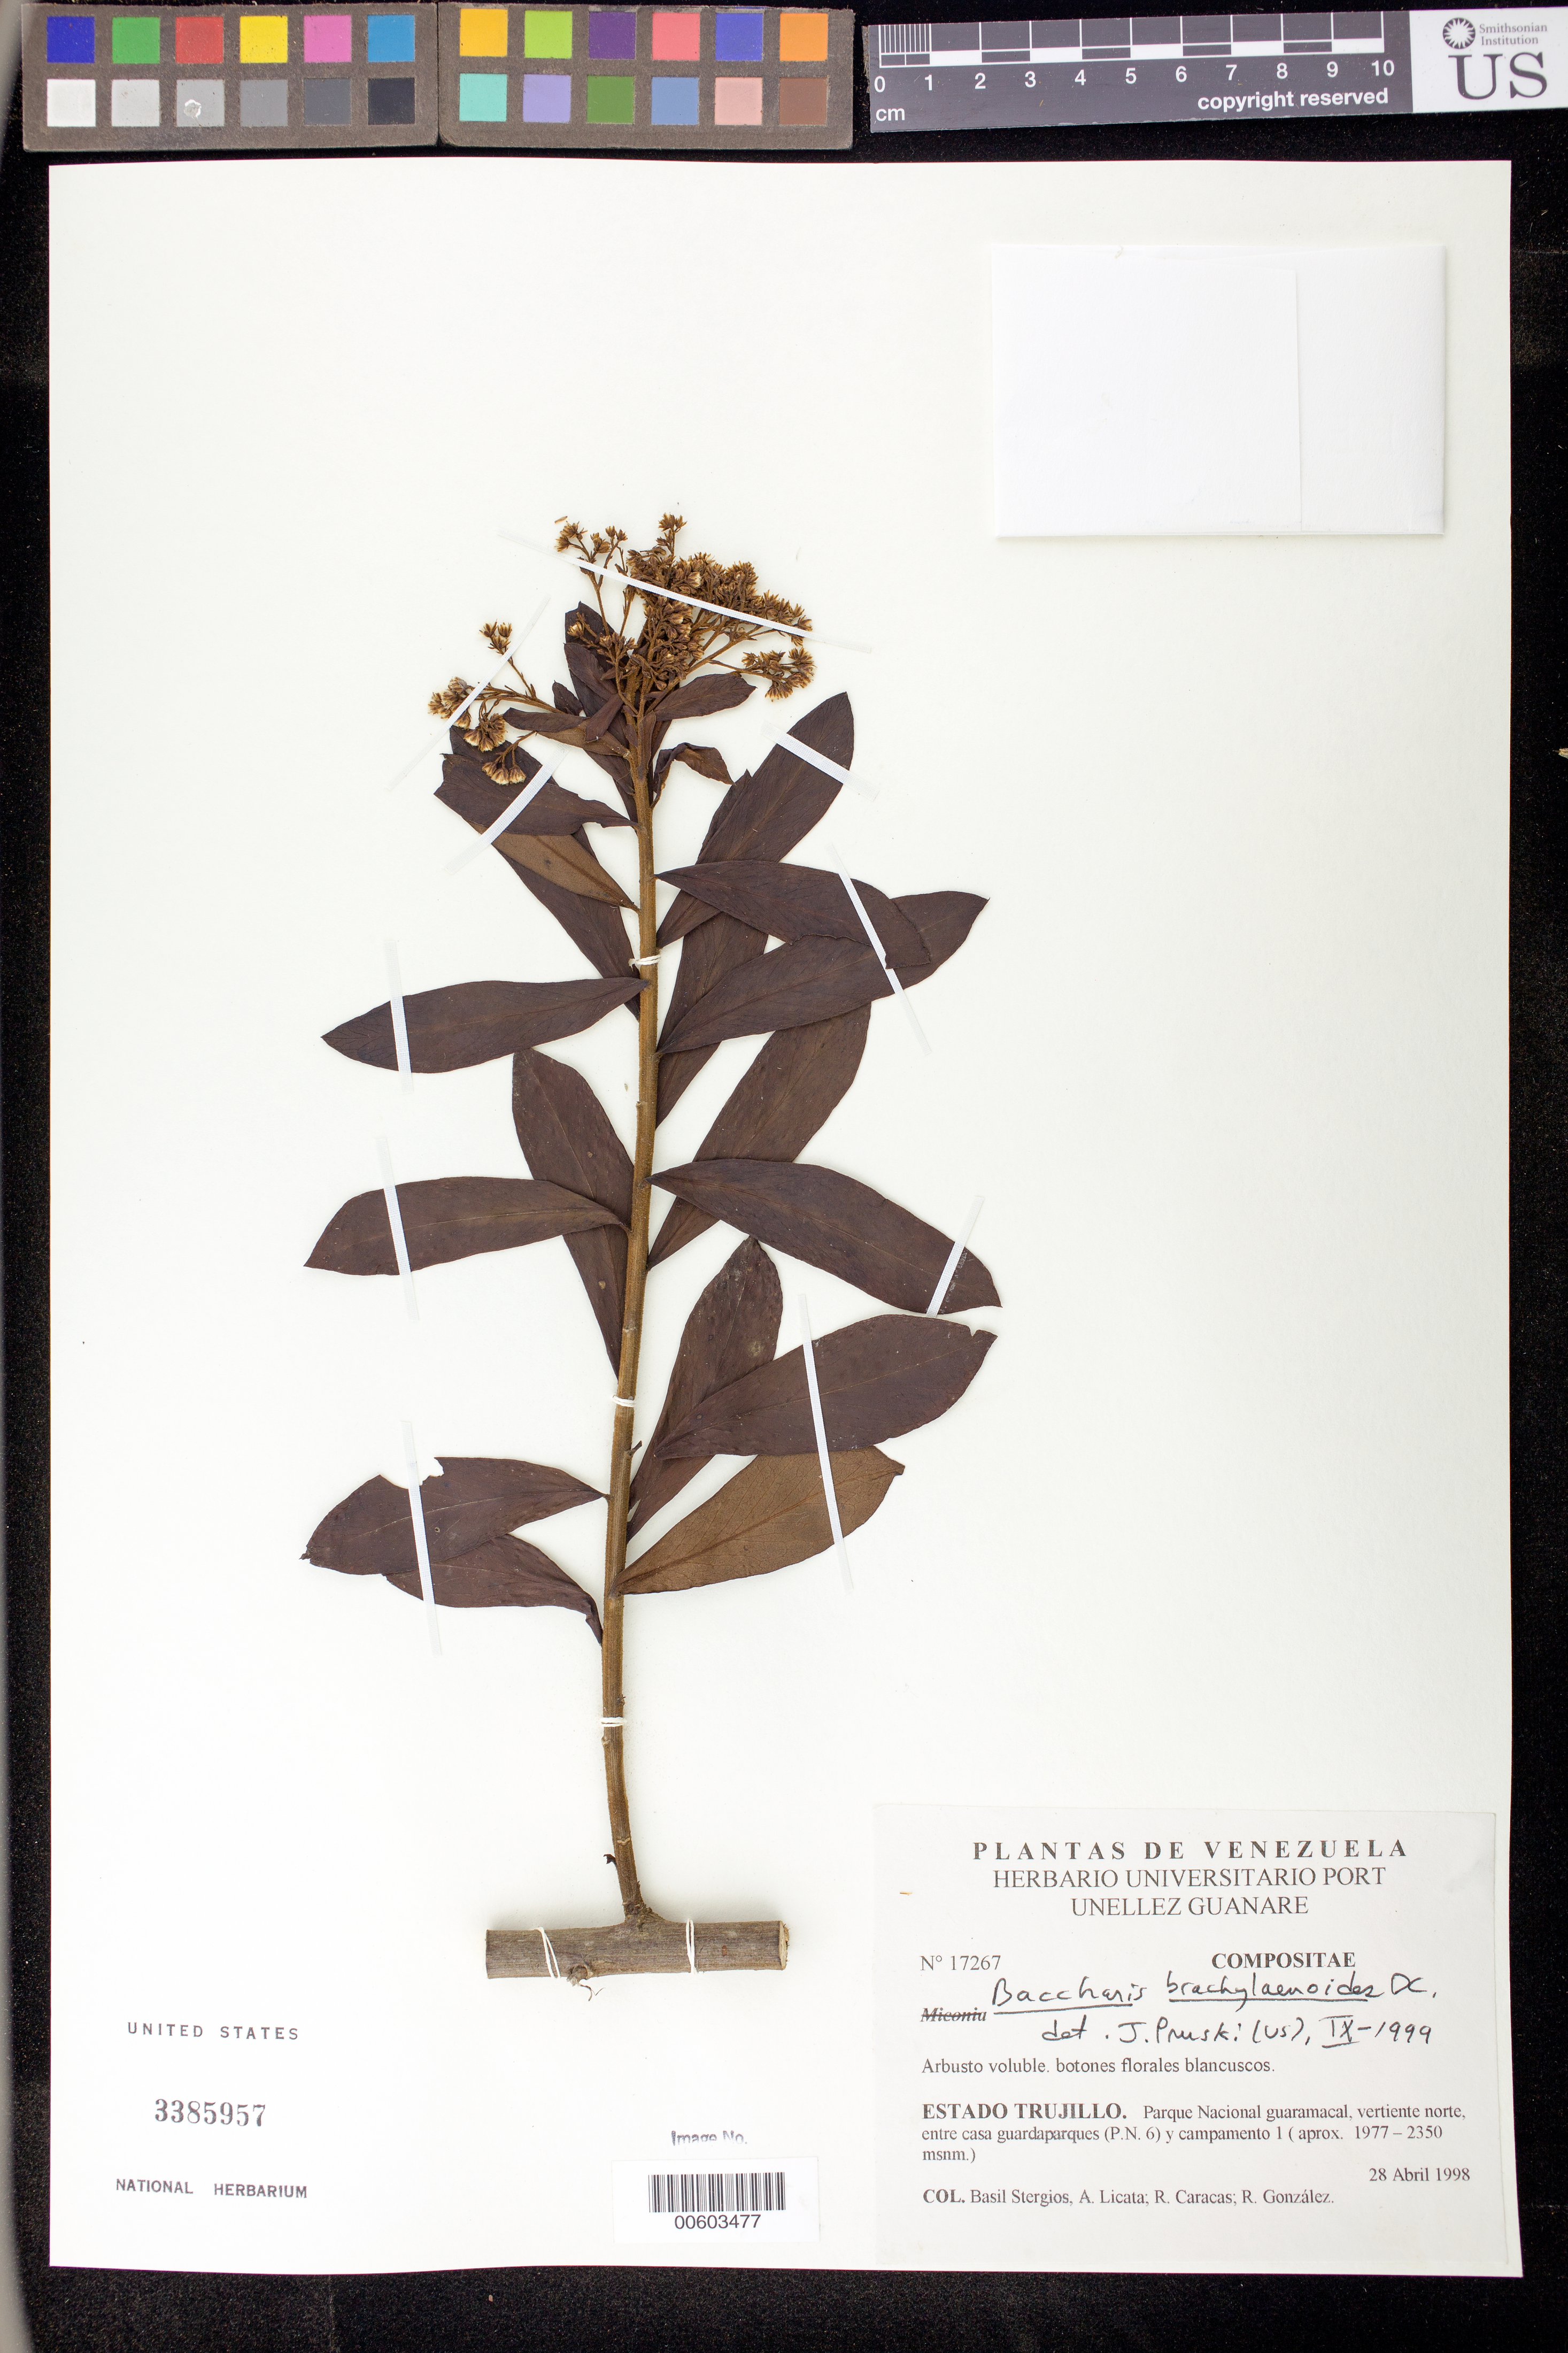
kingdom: Plantae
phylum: Tracheophyta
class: Magnoliopsida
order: Asterales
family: Asteraceae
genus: Baccharis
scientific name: Baccharis brachylaenoides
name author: DC.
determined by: Pruski, J. F.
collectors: B. G. Stergios, B. Licata, R. Caracas & R. González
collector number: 17267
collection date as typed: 28 Apr 1998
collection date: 1998-04-28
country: Venezuela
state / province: Trujillo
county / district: Boconó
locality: Parque Nacional Guaramacal, vertiente N, entre casa guardaparques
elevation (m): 1977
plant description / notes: PORT, US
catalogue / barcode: US 3385957